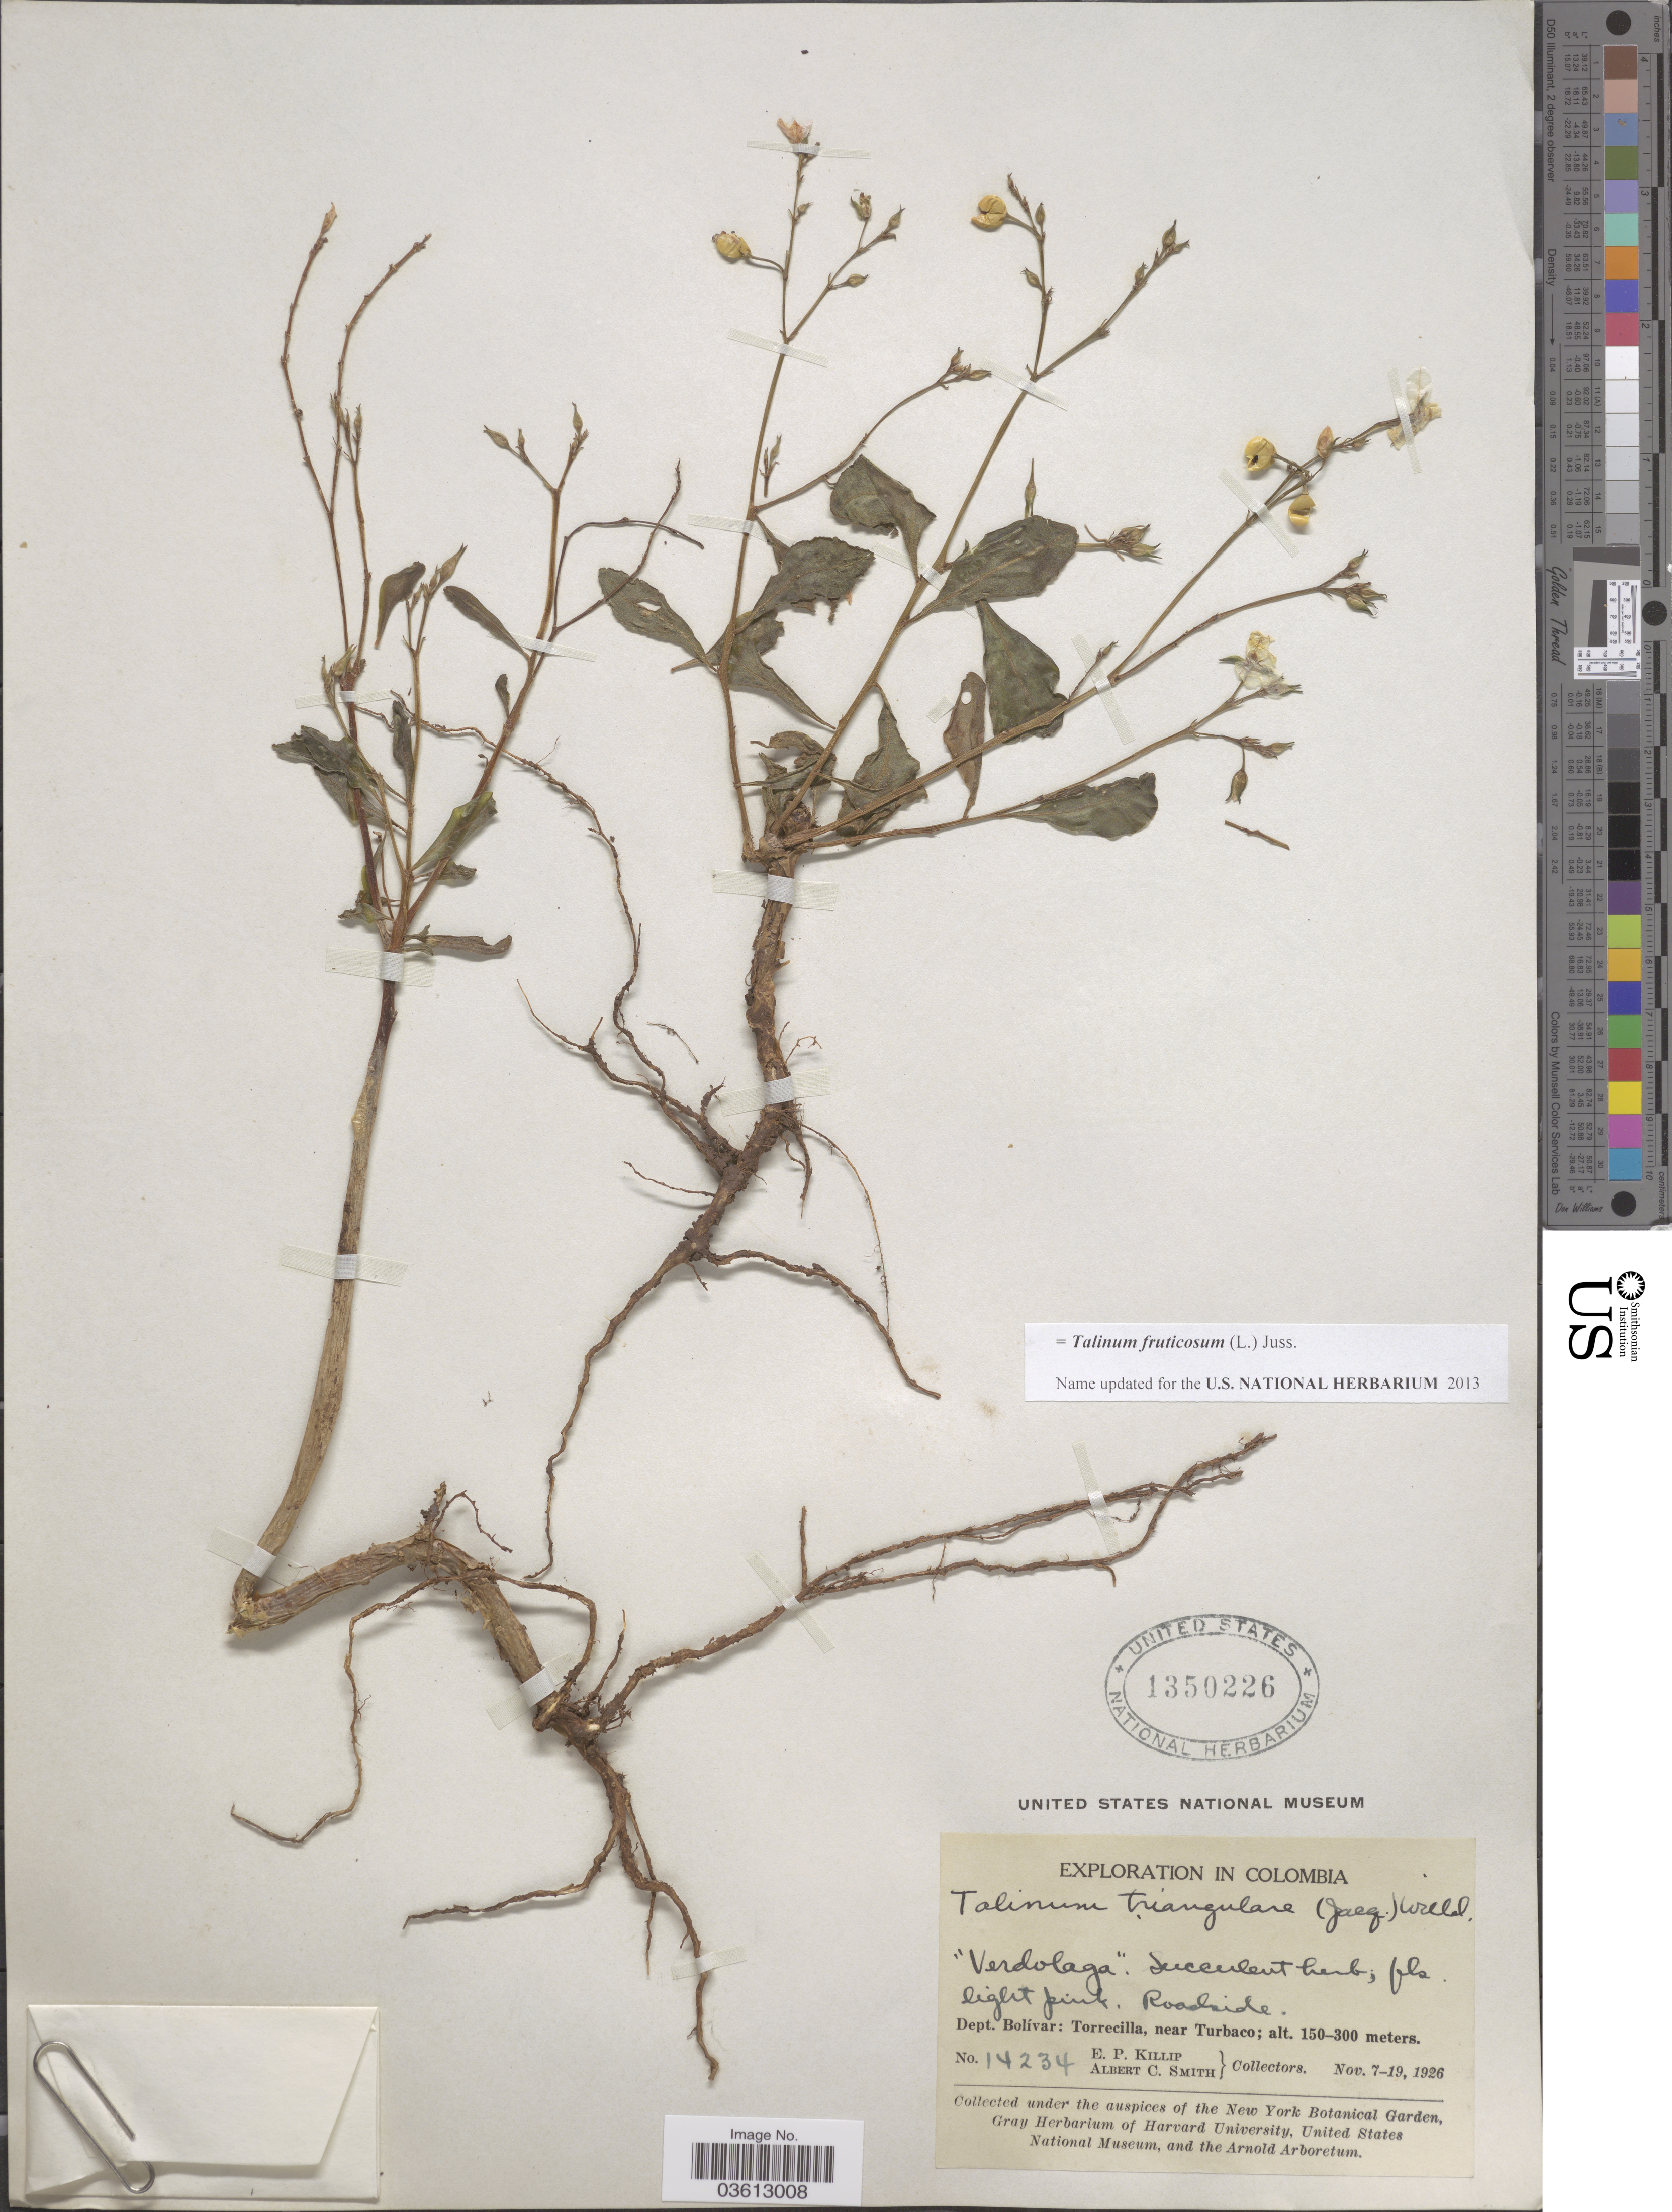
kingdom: Plantae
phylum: Tracheophyta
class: Magnoliopsida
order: Caryophyllales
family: Talinaceae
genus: Talinum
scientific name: Talinum fruticosum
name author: (L.) Juss.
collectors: E. P. Killip & A. C. Smith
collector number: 14234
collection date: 1926-11-07/1926-11-19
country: Colombia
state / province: Bolívar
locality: Dept. Bolívar: Torrecilla, near Turbaco.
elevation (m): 150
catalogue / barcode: US 1350226